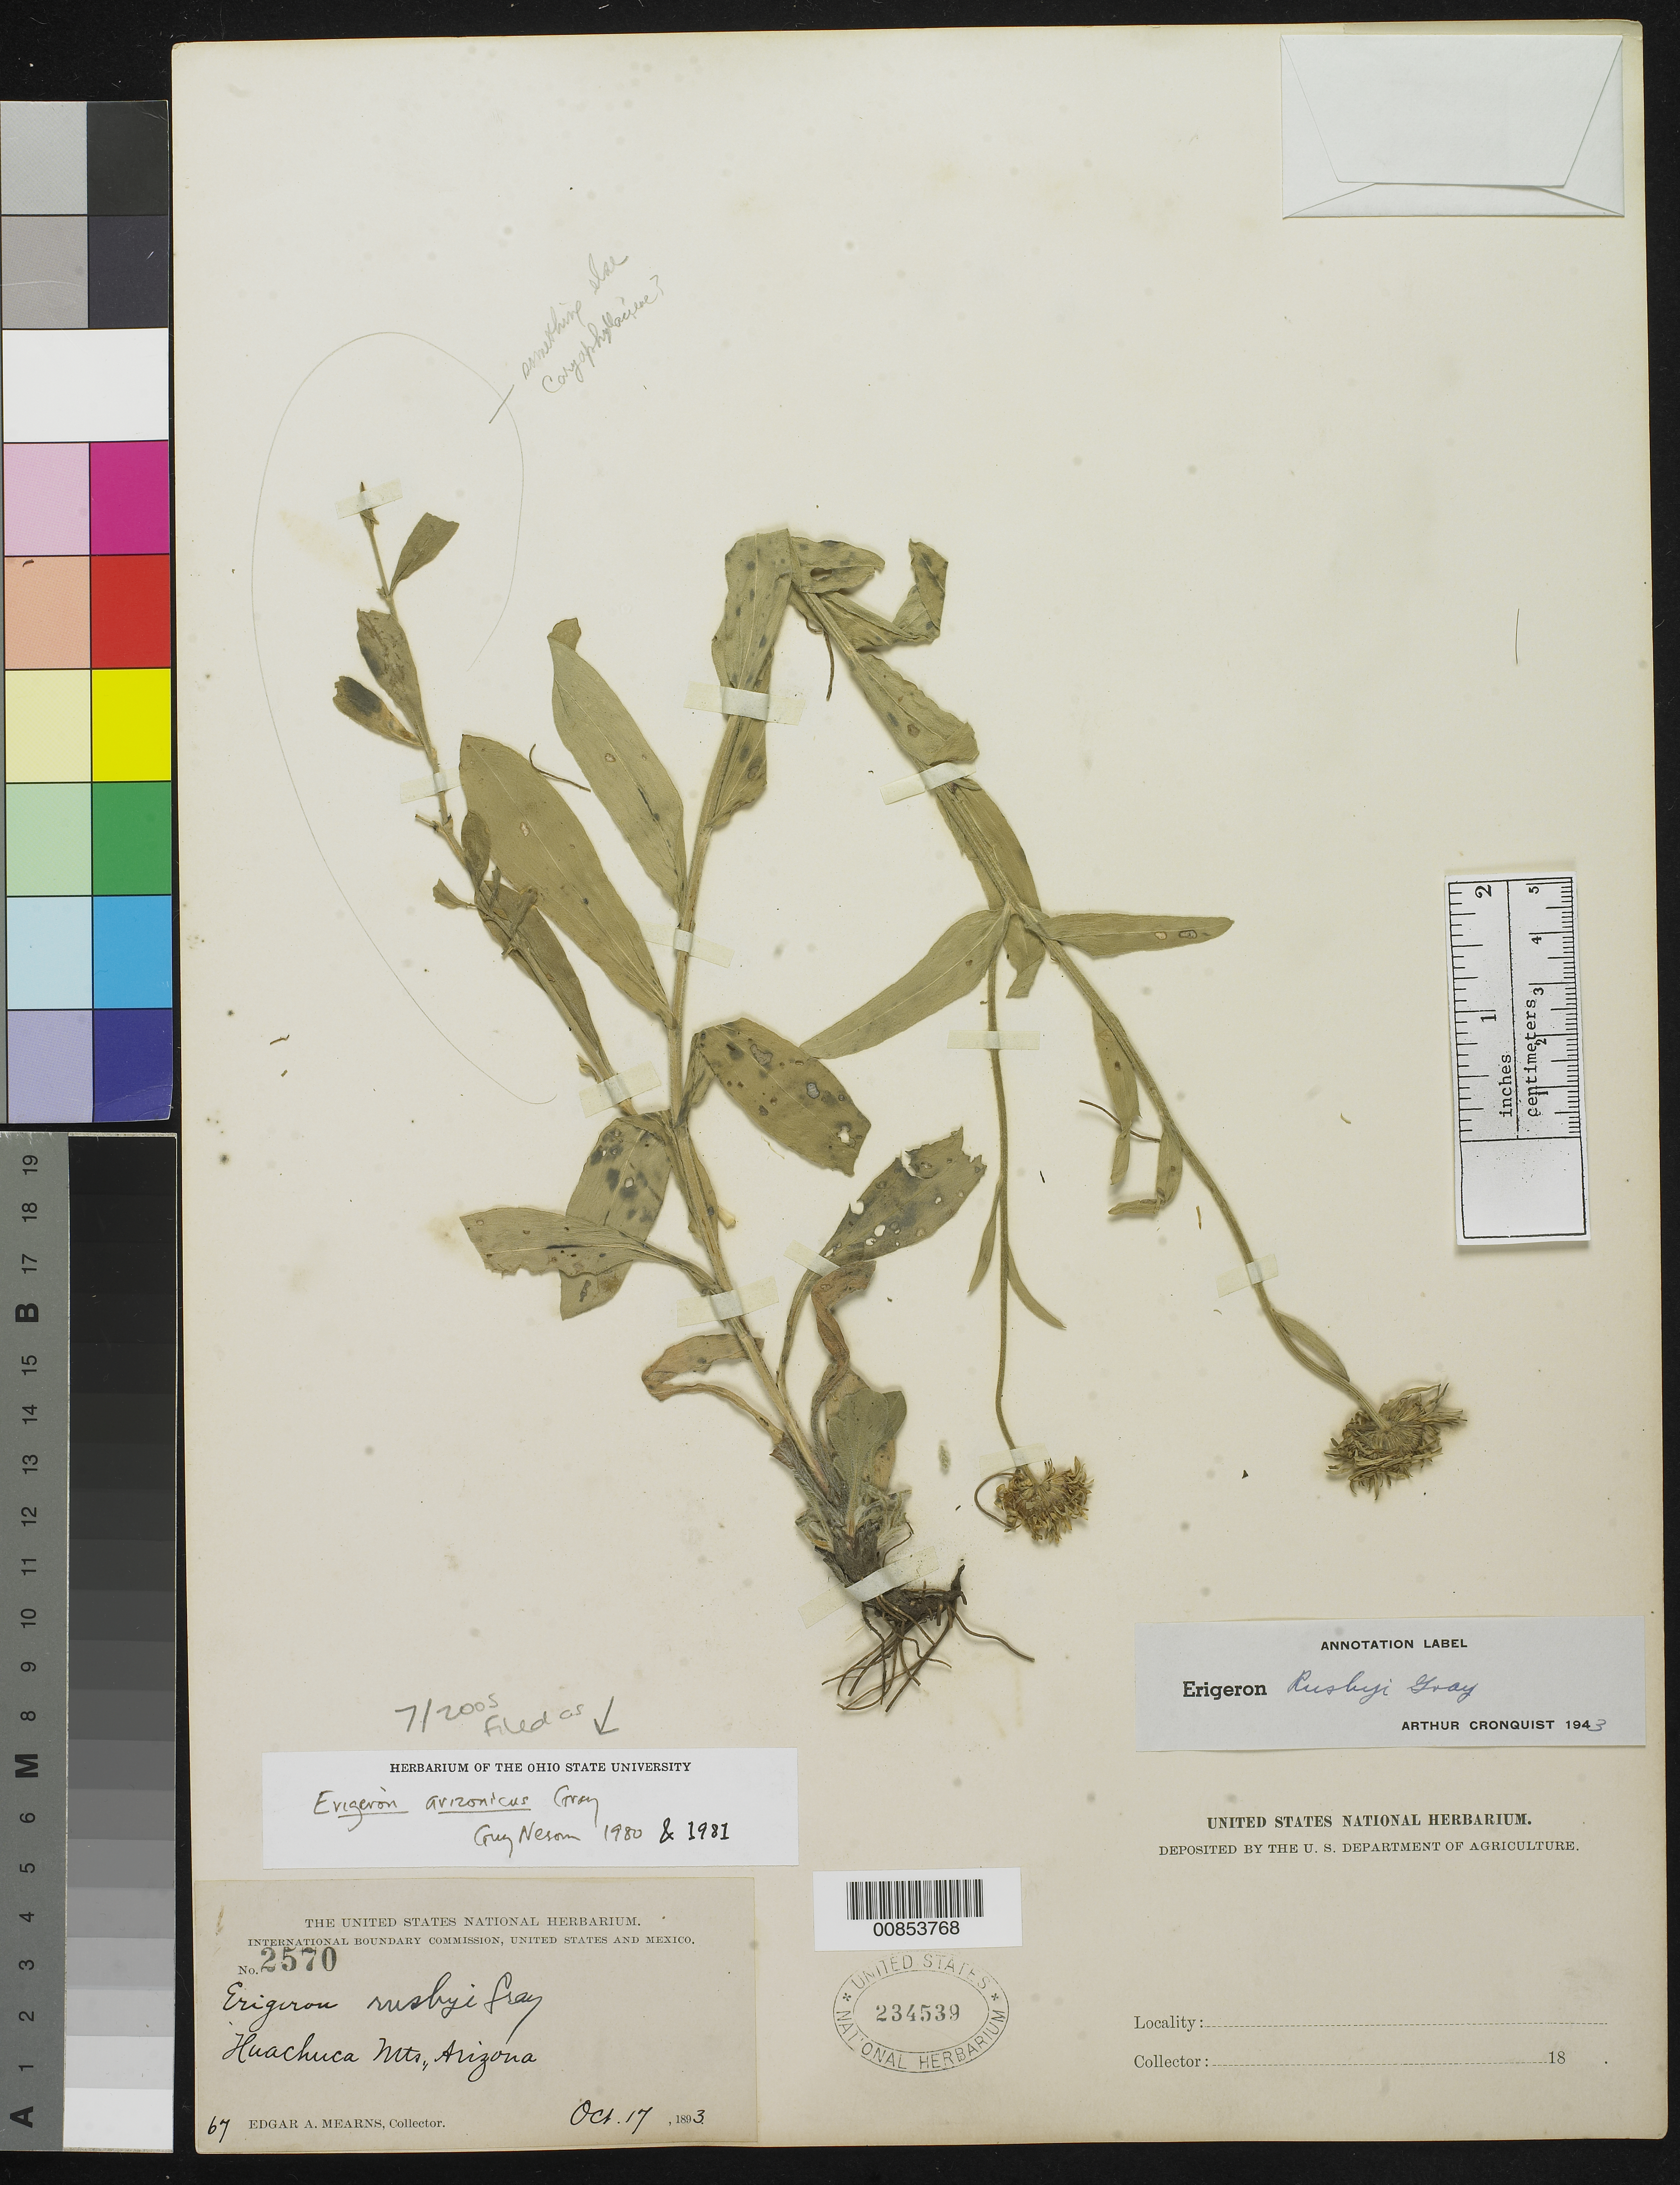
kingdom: Plantae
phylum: Tracheophyta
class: Magnoliopsida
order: Asterales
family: Asteraceae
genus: Erigeron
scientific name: Erigeron arizonicus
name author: A. Gray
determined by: Nesom, Guy L.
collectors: E. A. Mearns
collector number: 2570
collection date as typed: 17 Oct 1893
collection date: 1893-10-17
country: United States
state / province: Arizona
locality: Huachuca Mts.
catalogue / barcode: US 234539